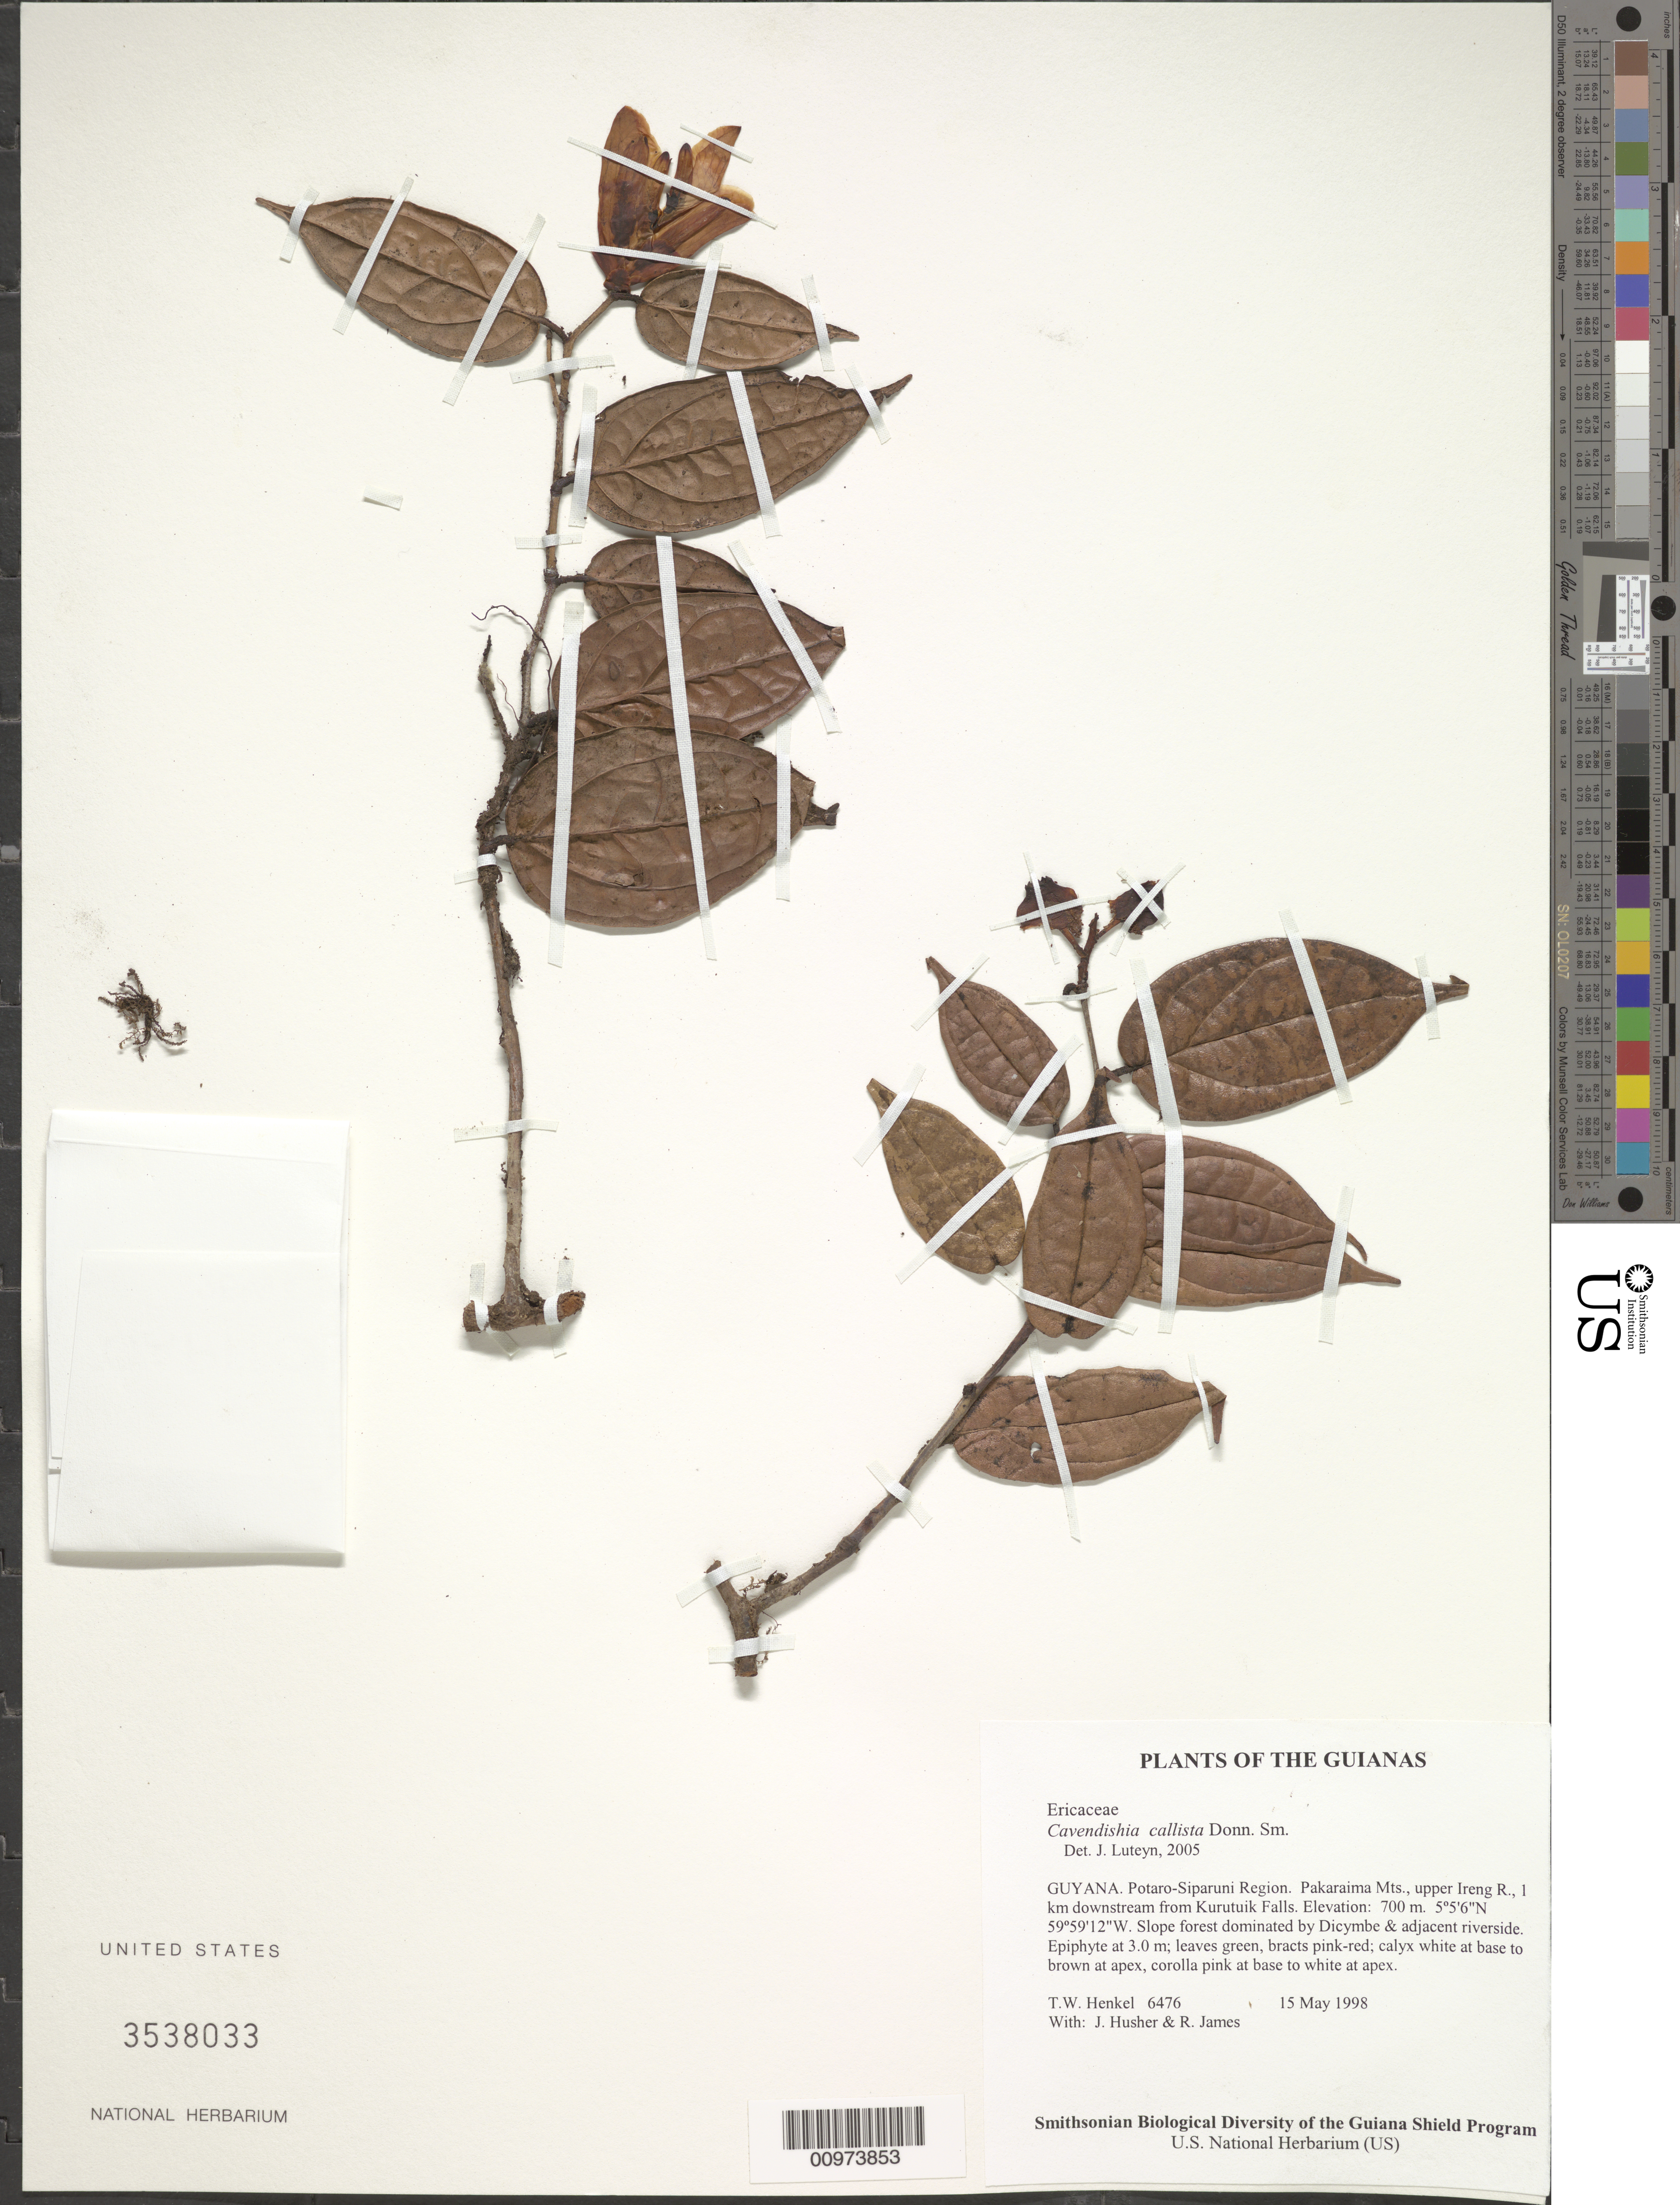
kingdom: Plantae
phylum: Tracheophyta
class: Magnoliopsida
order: Ericales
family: Ericaceae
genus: Cavendishia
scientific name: Cavendishia callista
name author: Donn. Sm.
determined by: Luteyn, J. L.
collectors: T. Henkel, J. Husher & R. James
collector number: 6476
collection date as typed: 15 May 1998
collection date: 1998-05-15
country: Guyana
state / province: Potaro-Siparuni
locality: Pakaraima Mts., upper Ireng R., 1 km downstream from Kurutuik Falls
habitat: Slope forest dominated by Dicymbe & adjacent riverside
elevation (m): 700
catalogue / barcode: US 3538033